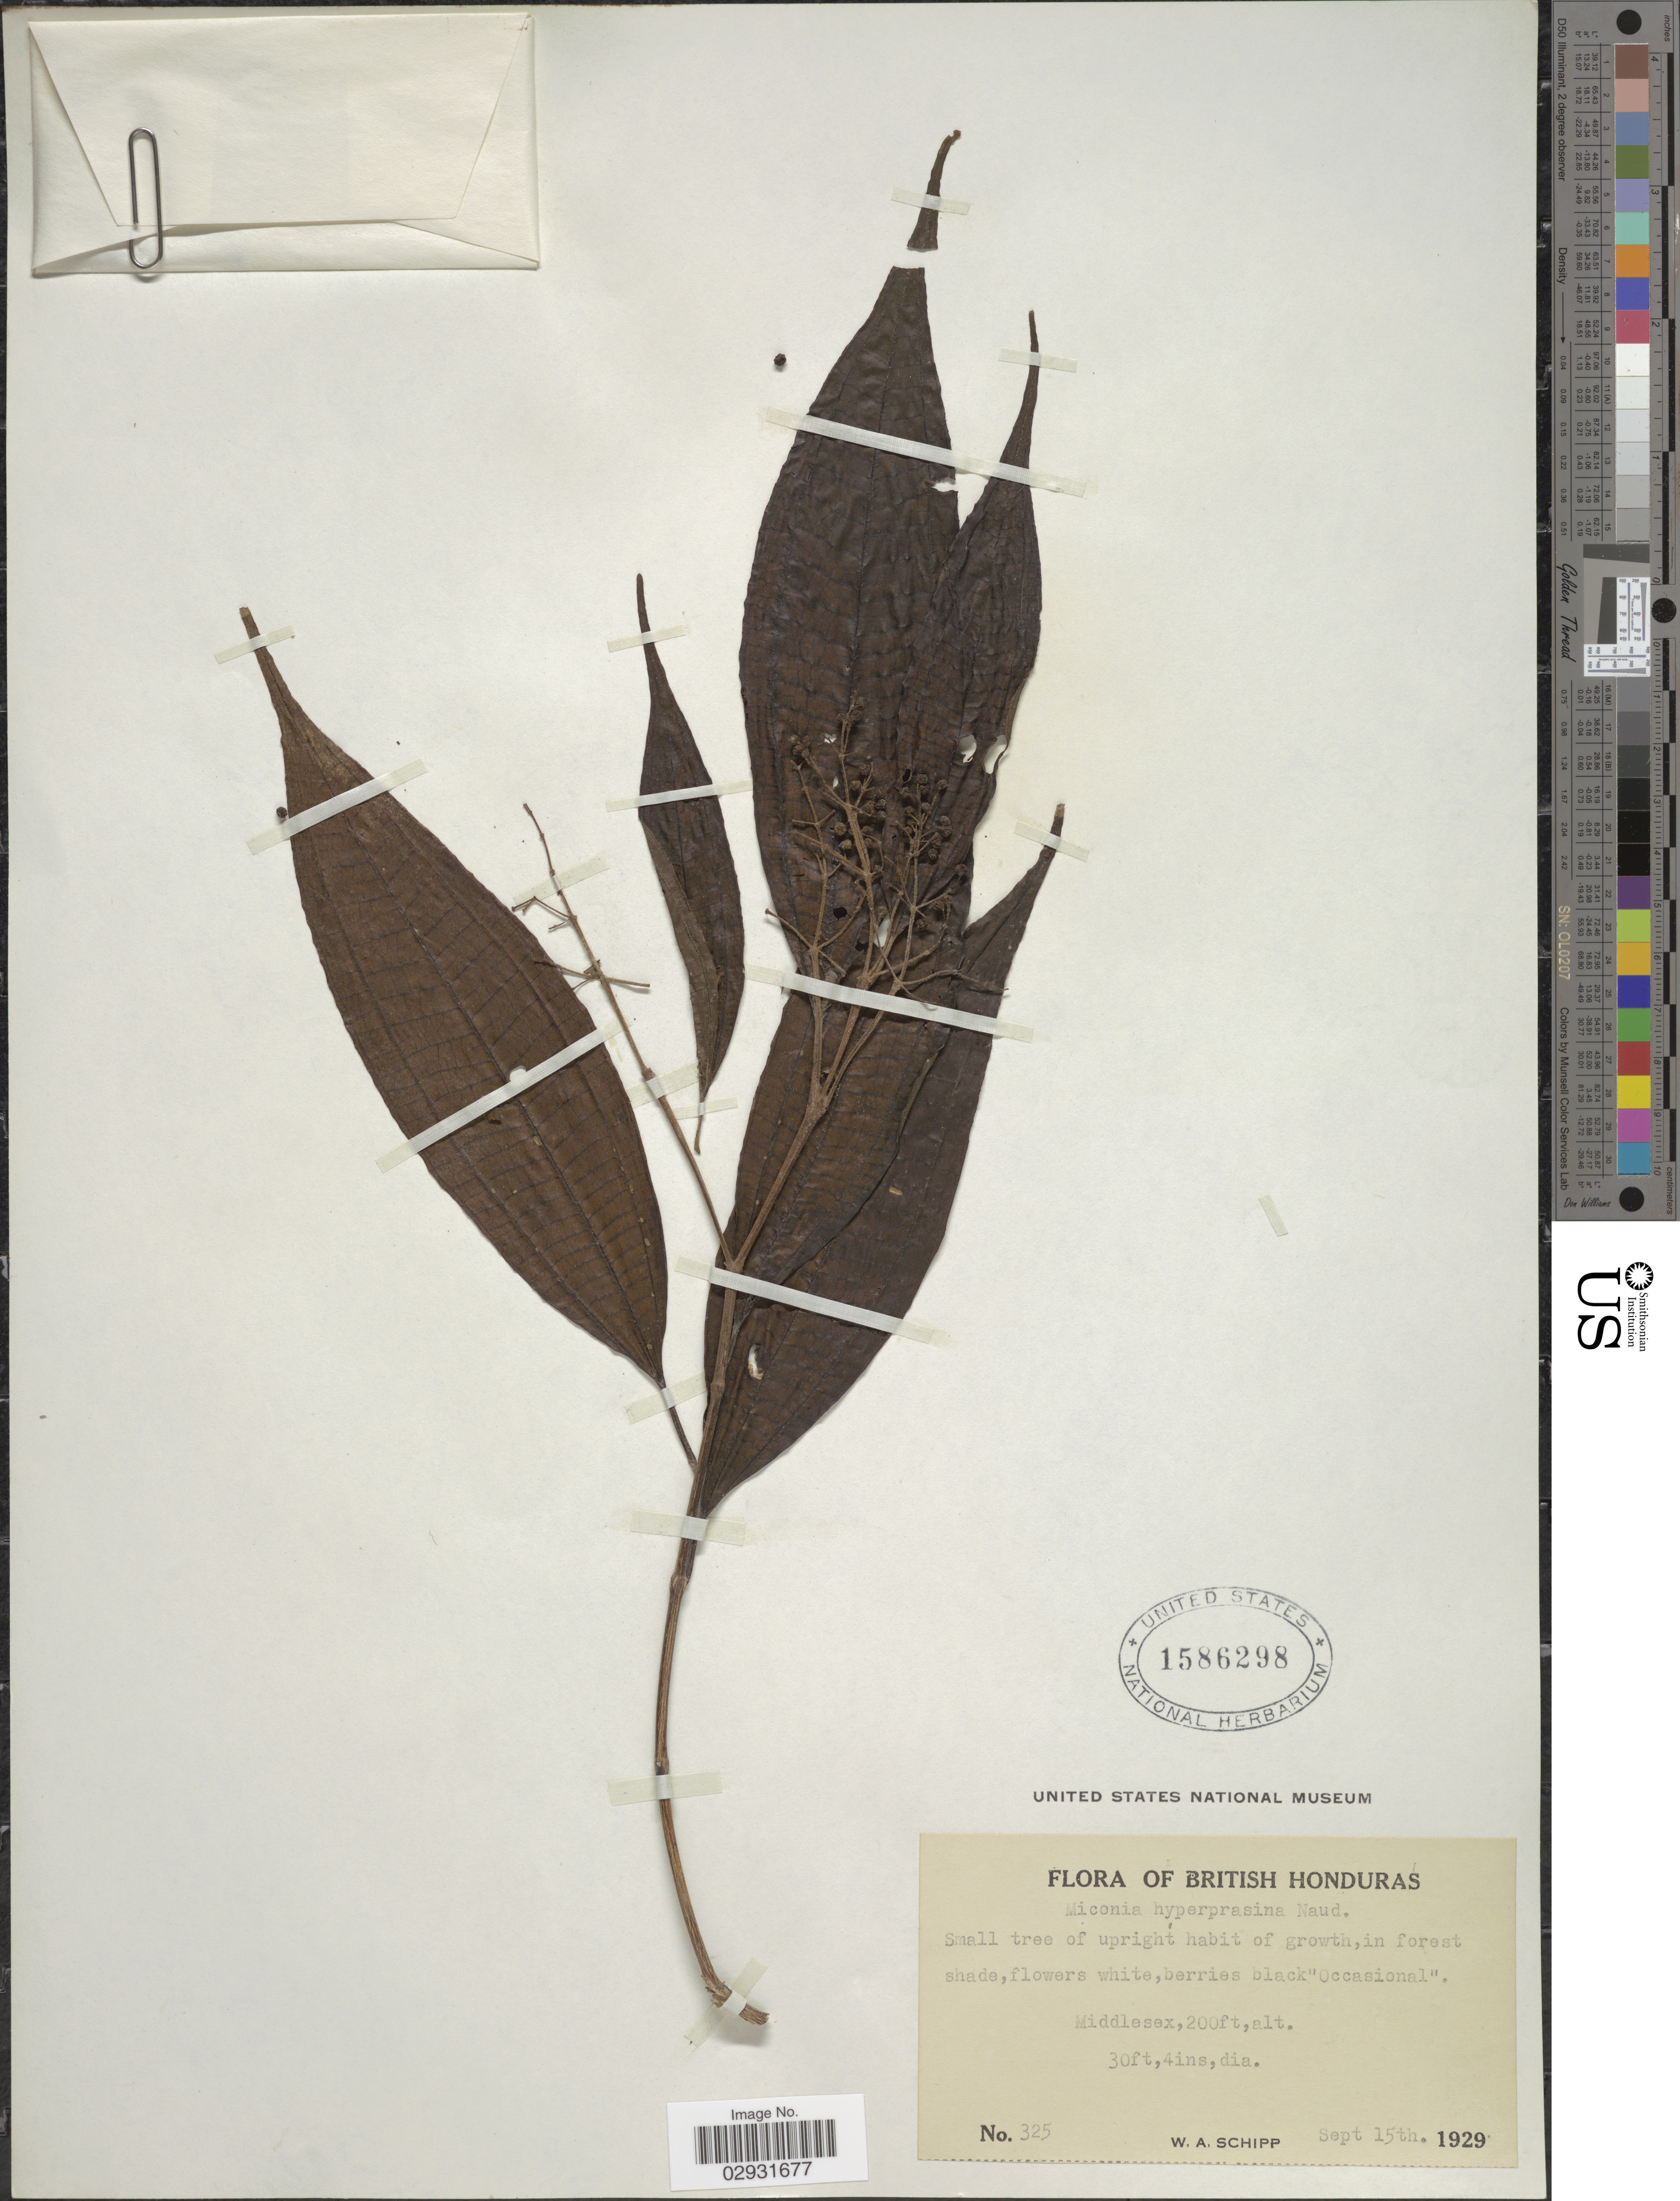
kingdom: Plantae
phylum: Tracheophyta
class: Magnoliopsida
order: Myrtales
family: Melastomataceae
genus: Miconia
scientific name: Miconia affinis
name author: DC.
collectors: W. Schipp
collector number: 325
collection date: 1929-09-15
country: Belize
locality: British Honduras. Middlesex.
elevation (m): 61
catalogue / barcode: US 1586298